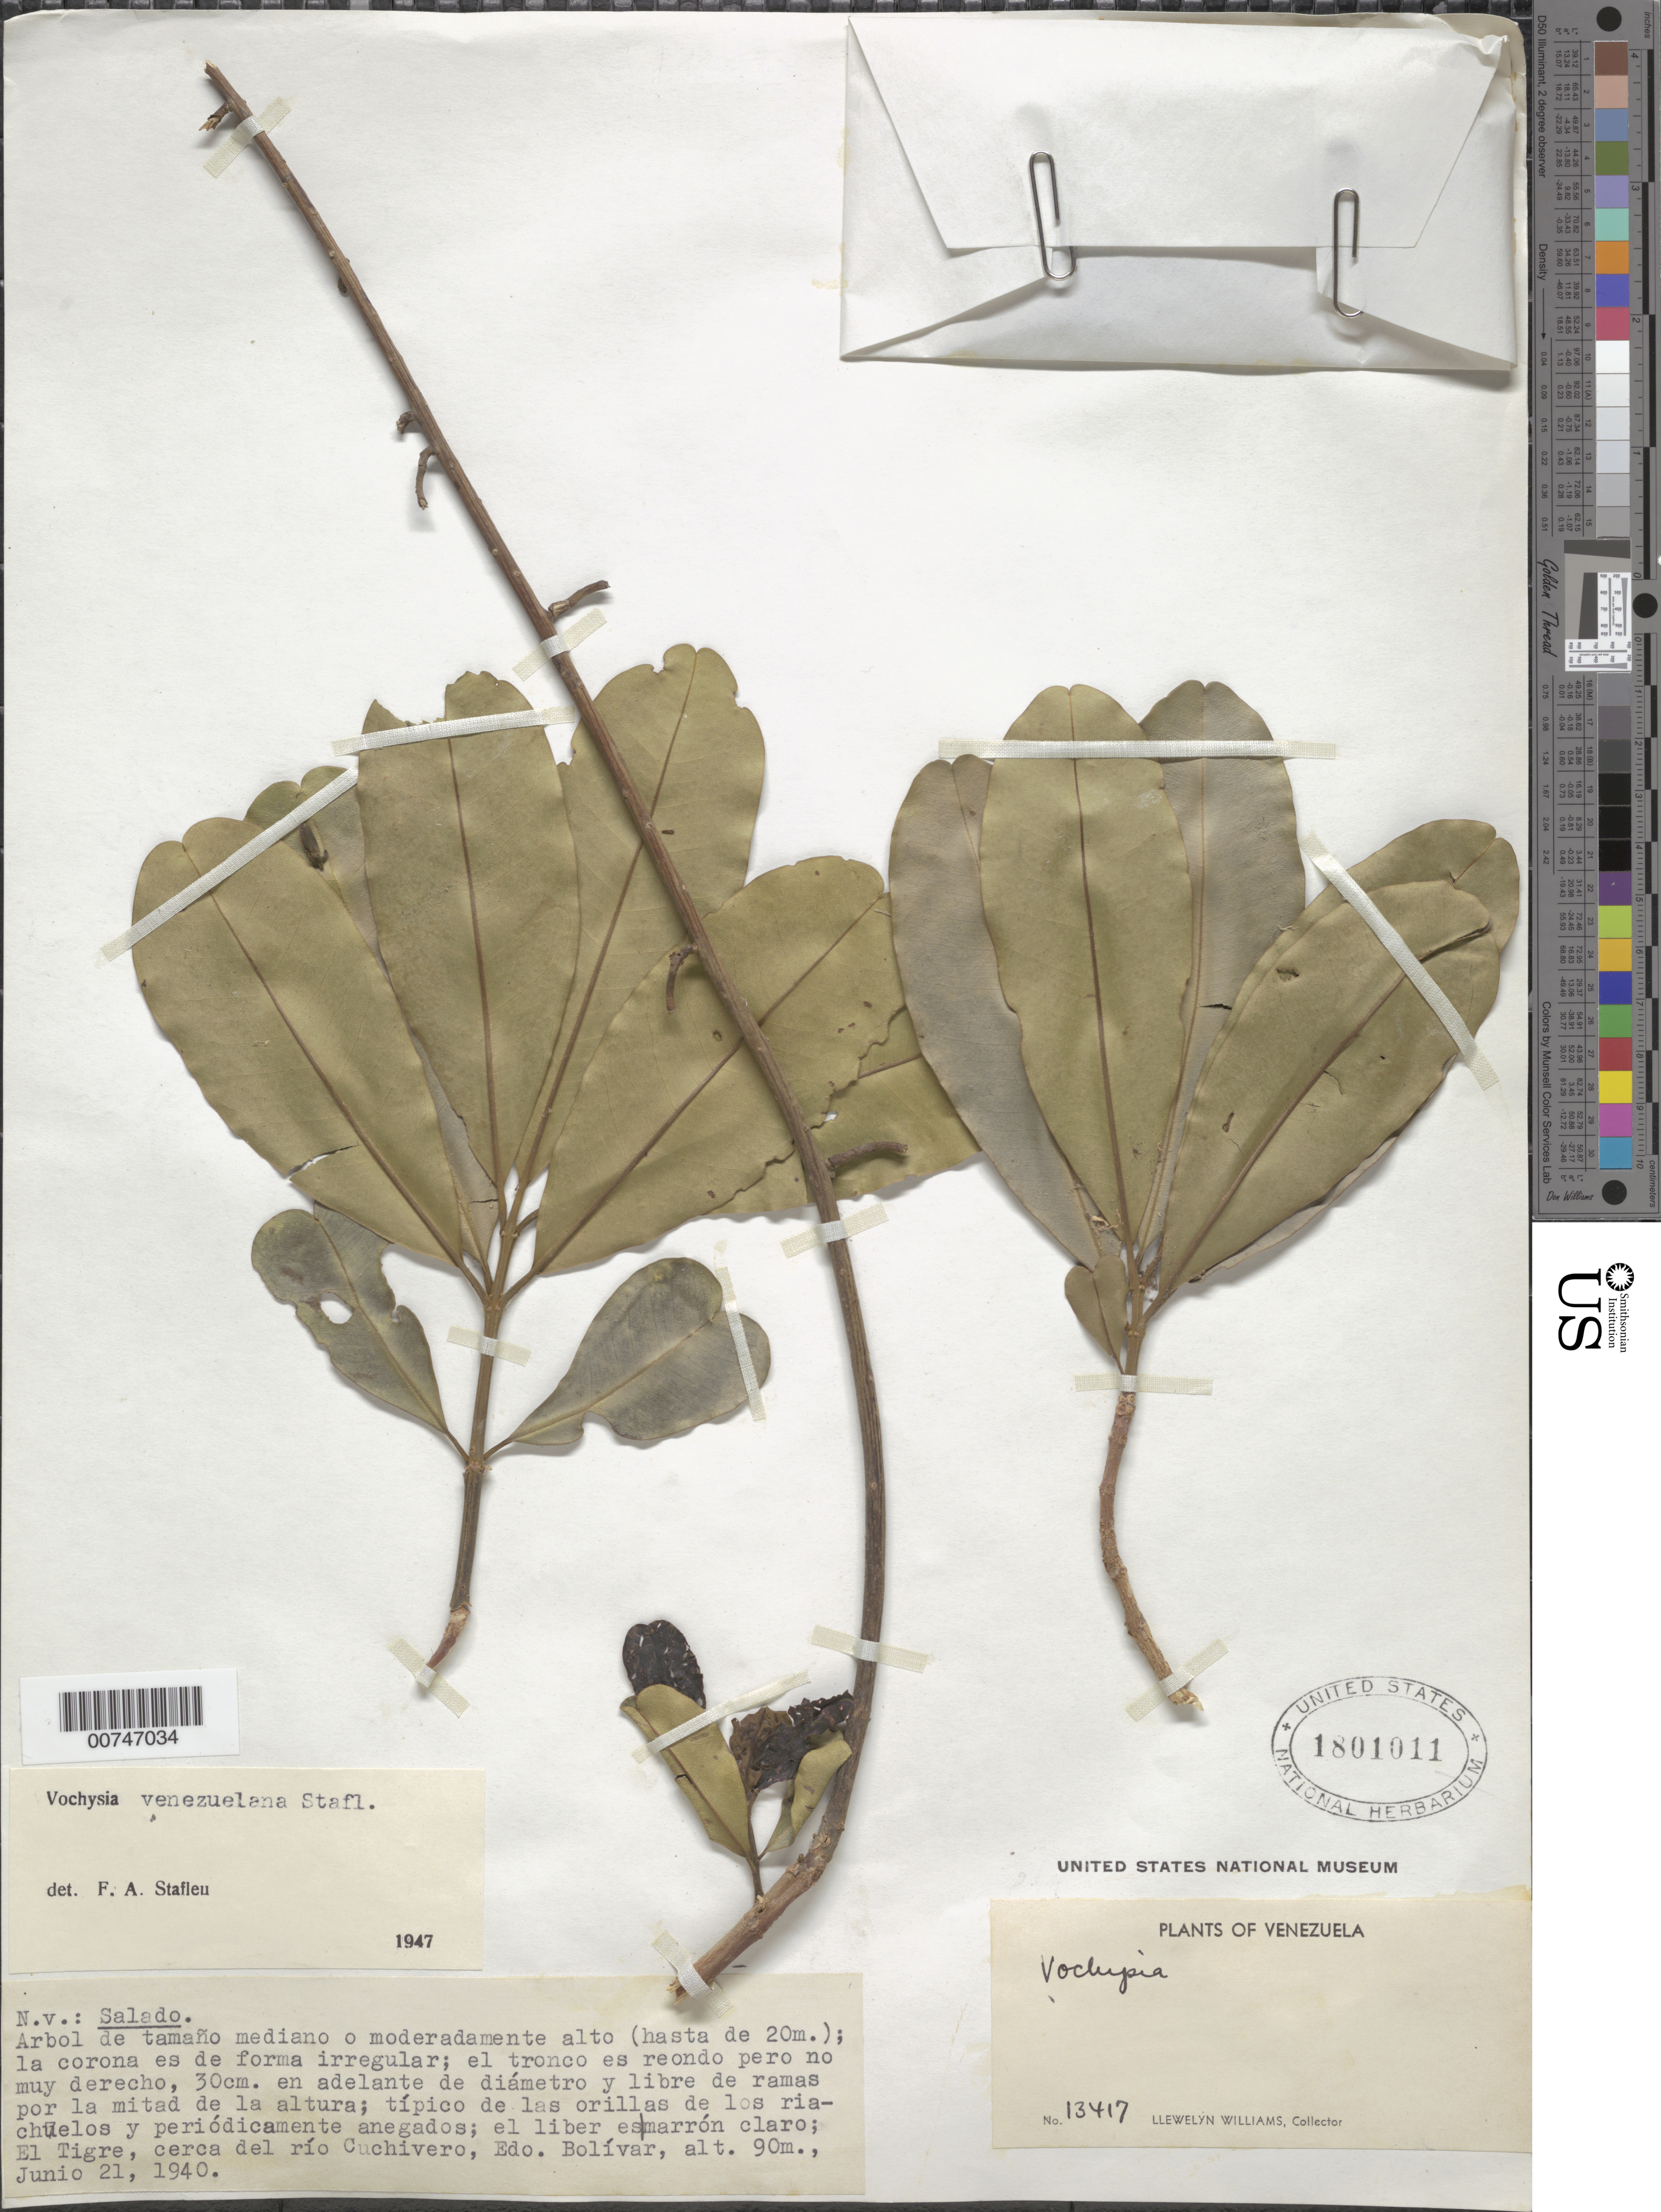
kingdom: Plantae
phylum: Tracheophyta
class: Magnoliopsida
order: Myrtales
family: Vochysiaceae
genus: Vochysia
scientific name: Vochysia venezuelana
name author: Stafleu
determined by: Stafleu, F. A.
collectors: Ll. Williams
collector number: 13417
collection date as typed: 21-Jun-40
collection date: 1940-06-21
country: Venezuela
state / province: Bolívar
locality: El Tigre, cerca de El Río Cuchivero; San Vicente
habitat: Cerca del rio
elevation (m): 90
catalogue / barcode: US 1801011